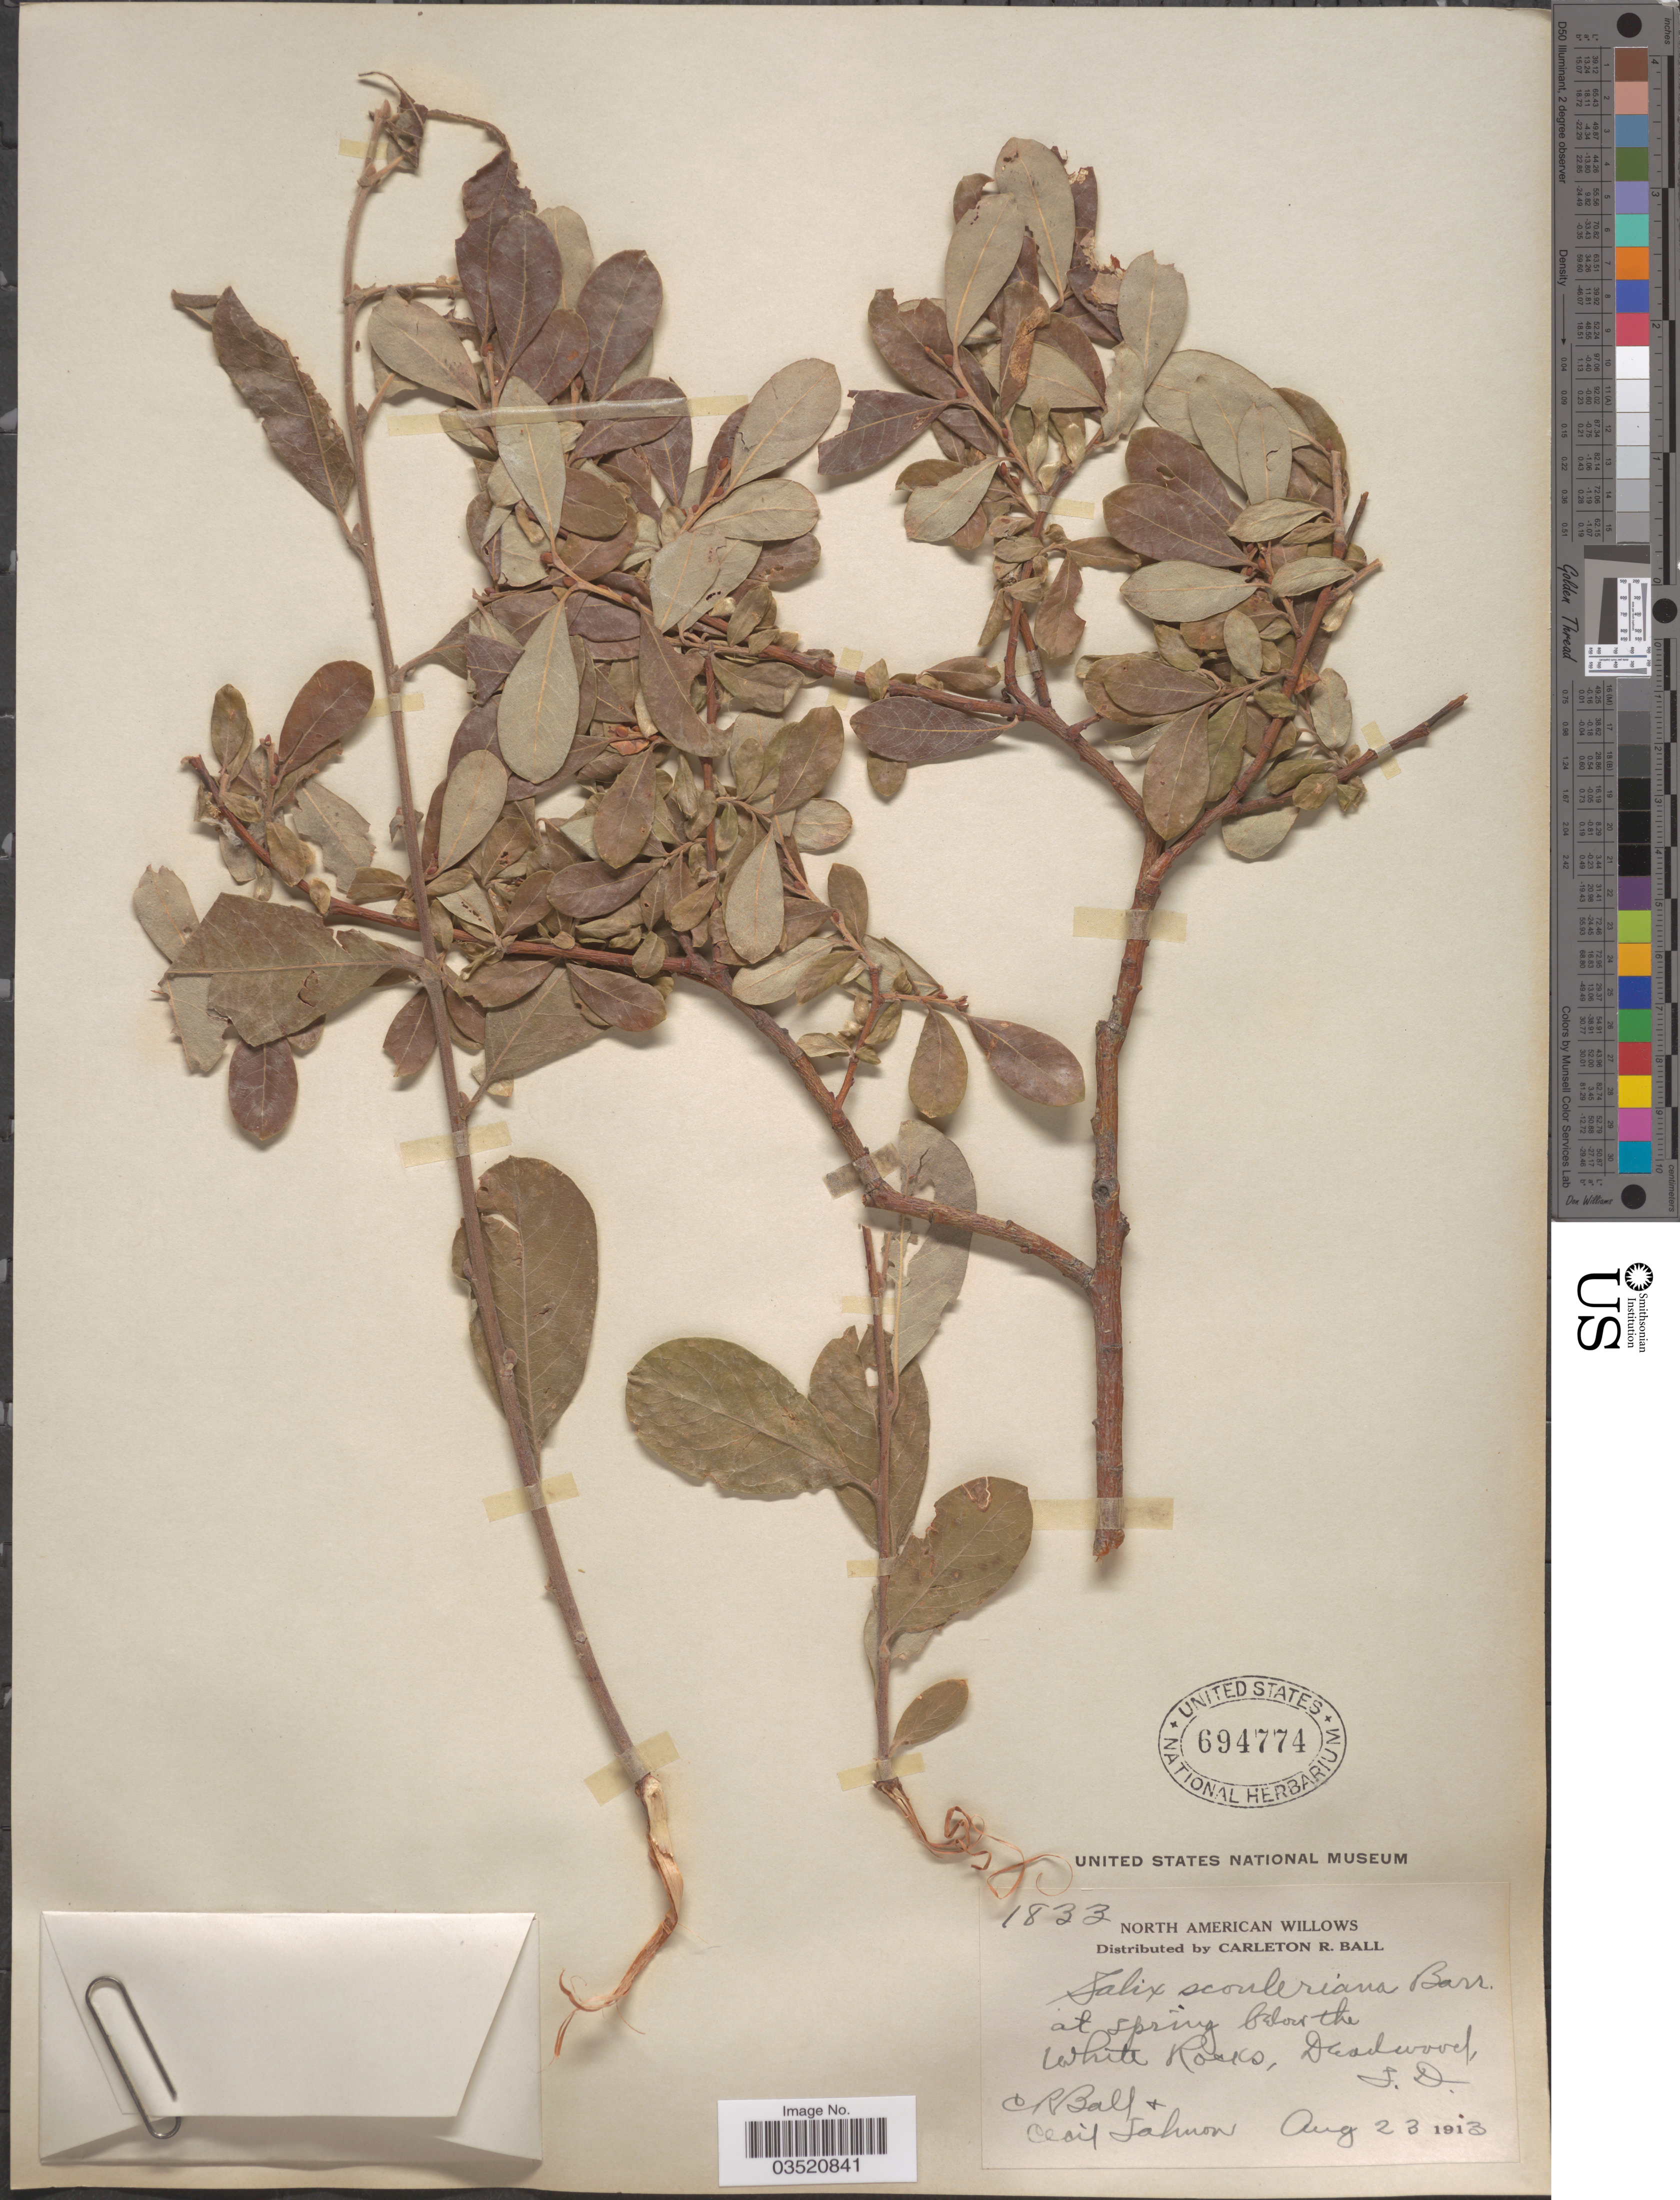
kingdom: Plantae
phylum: Tracheophyta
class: Magnoliopsida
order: Malpighiales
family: Salicaceae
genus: Salix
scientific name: Salix scouleriana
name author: Barratt ex Hook.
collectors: C. R. Ball & C. Salmon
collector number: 1833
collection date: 1913-08-23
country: United States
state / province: South Dakota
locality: At spring below the White Rocks, Deadwood.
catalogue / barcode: US 694774